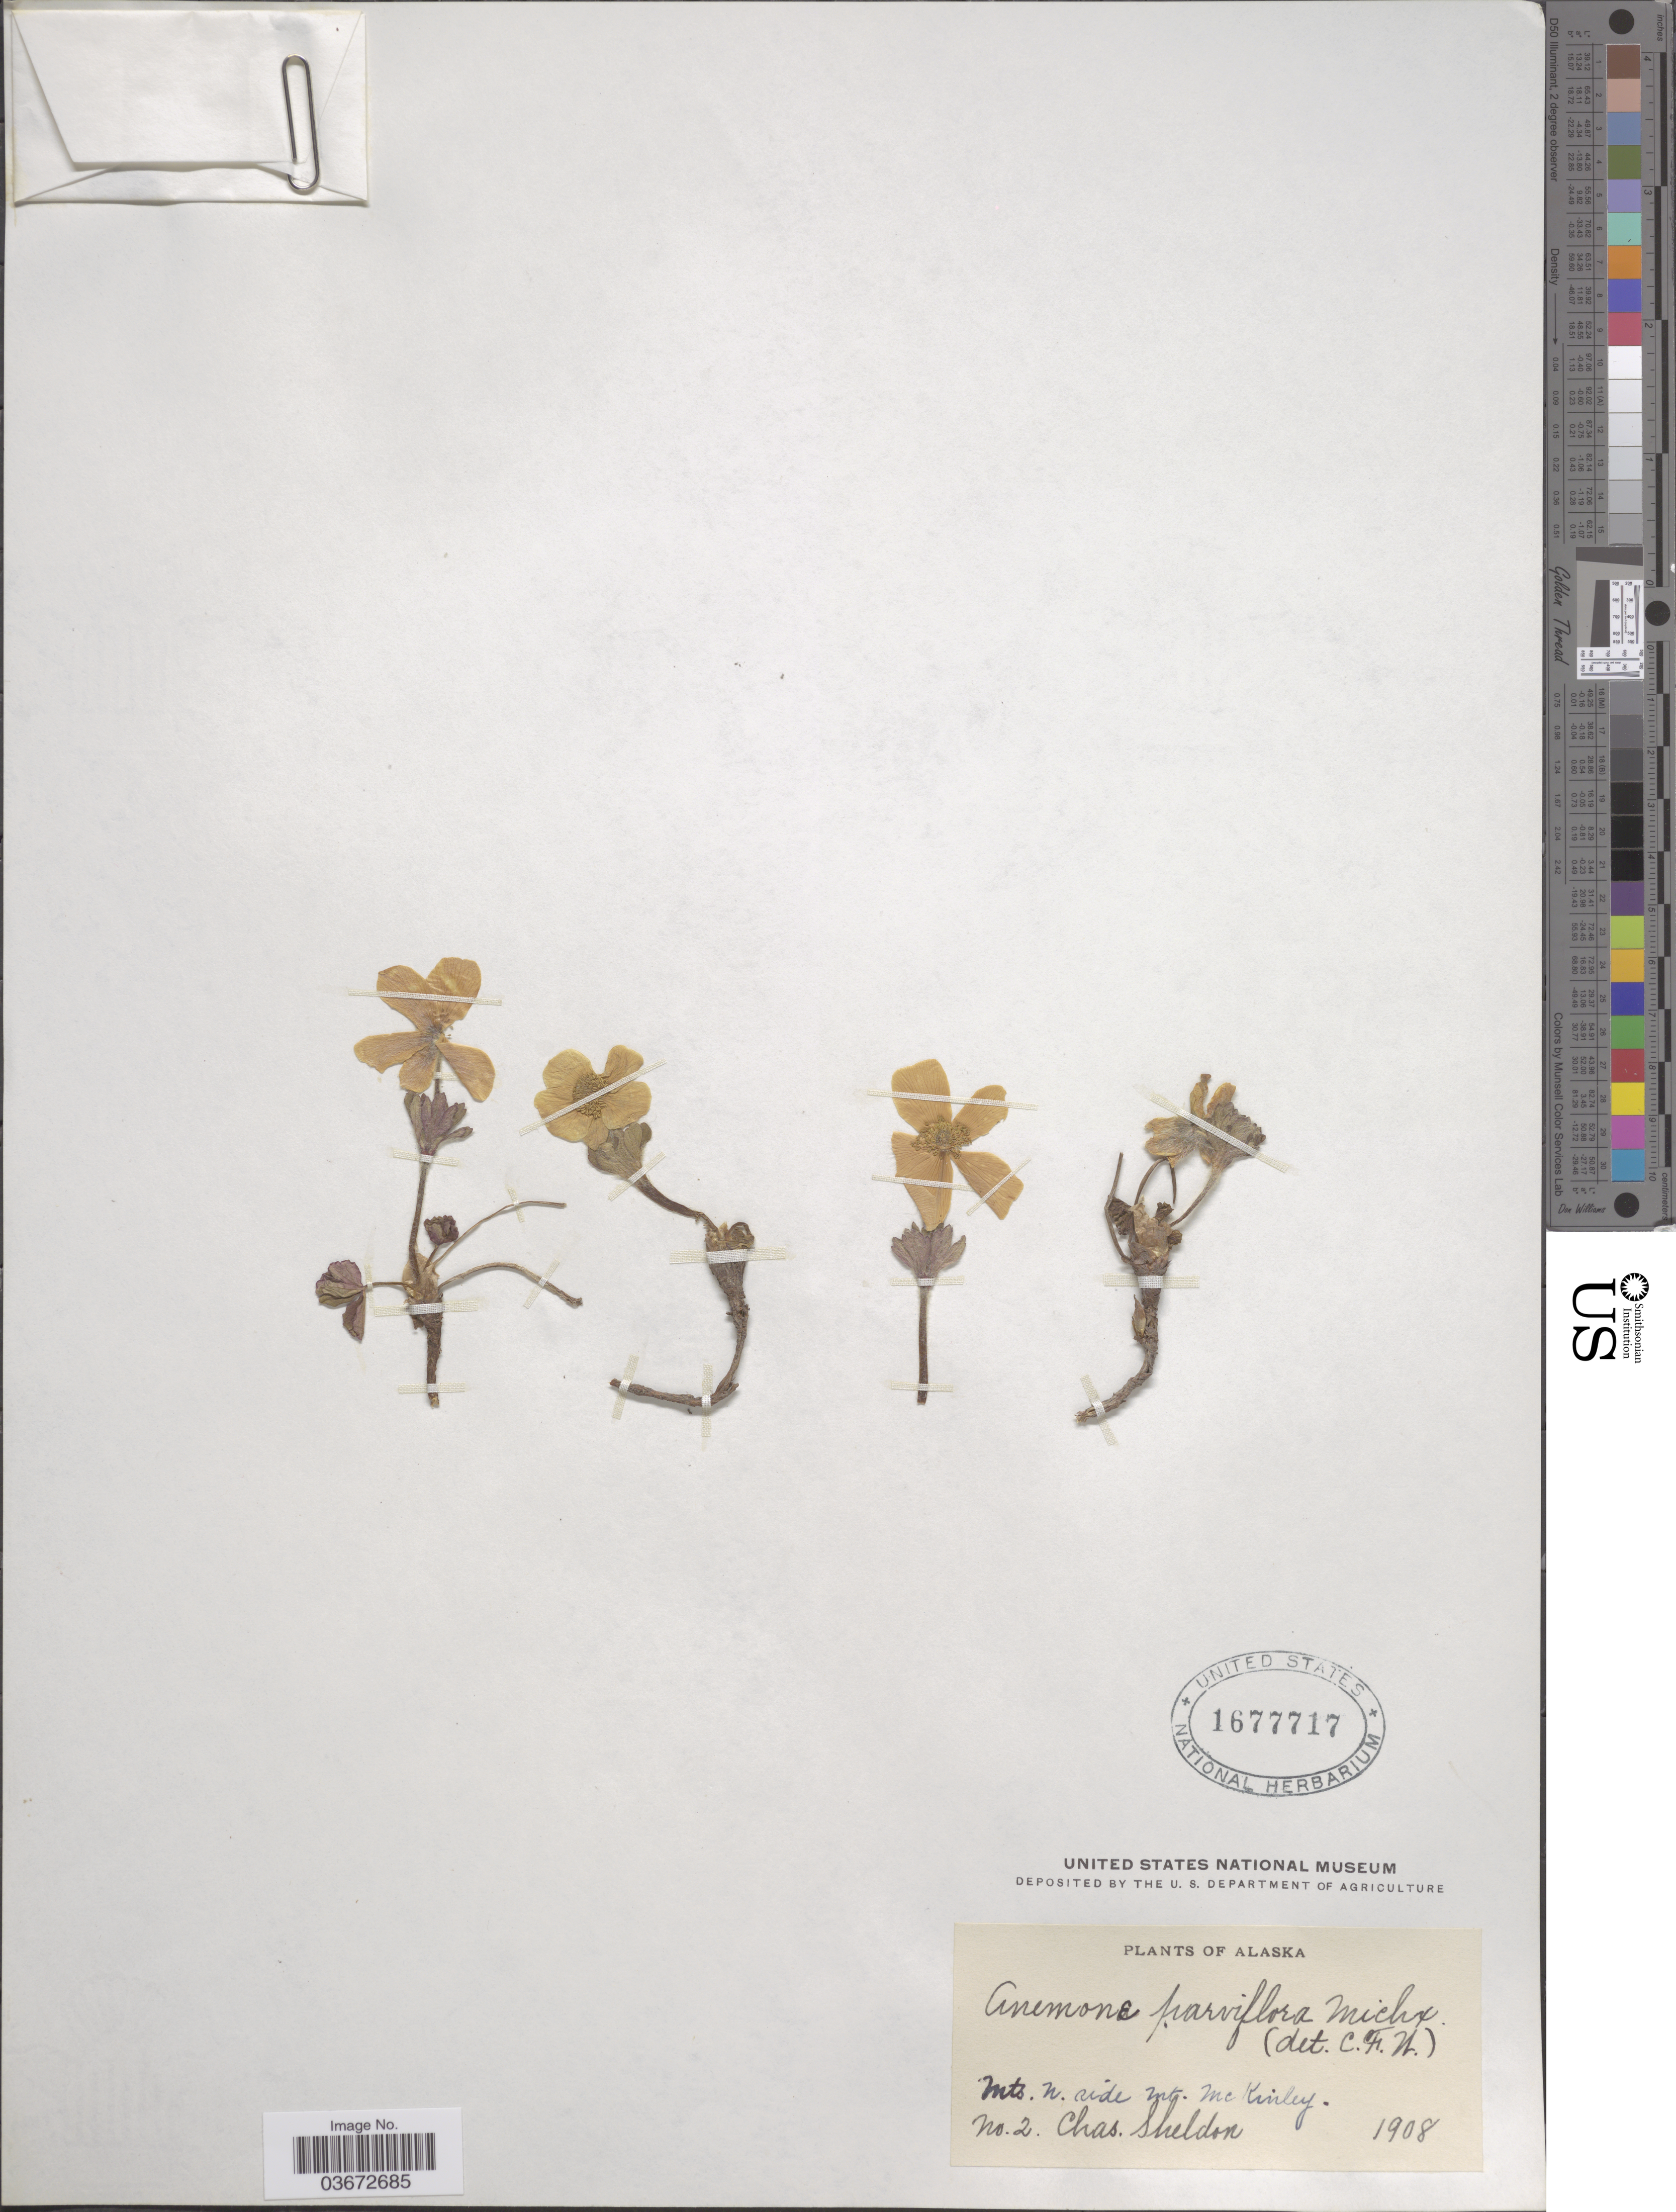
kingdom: Plantae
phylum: Tracheophyta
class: Magnoliopsida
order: Ranunculales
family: Ranunculaceae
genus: Anemone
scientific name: Anemone parviflora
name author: Michx.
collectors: C. S. Sheldon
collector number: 2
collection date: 1908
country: United States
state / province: Alaska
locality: Mts. N. side Mt. McKinley.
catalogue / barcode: US 1677717